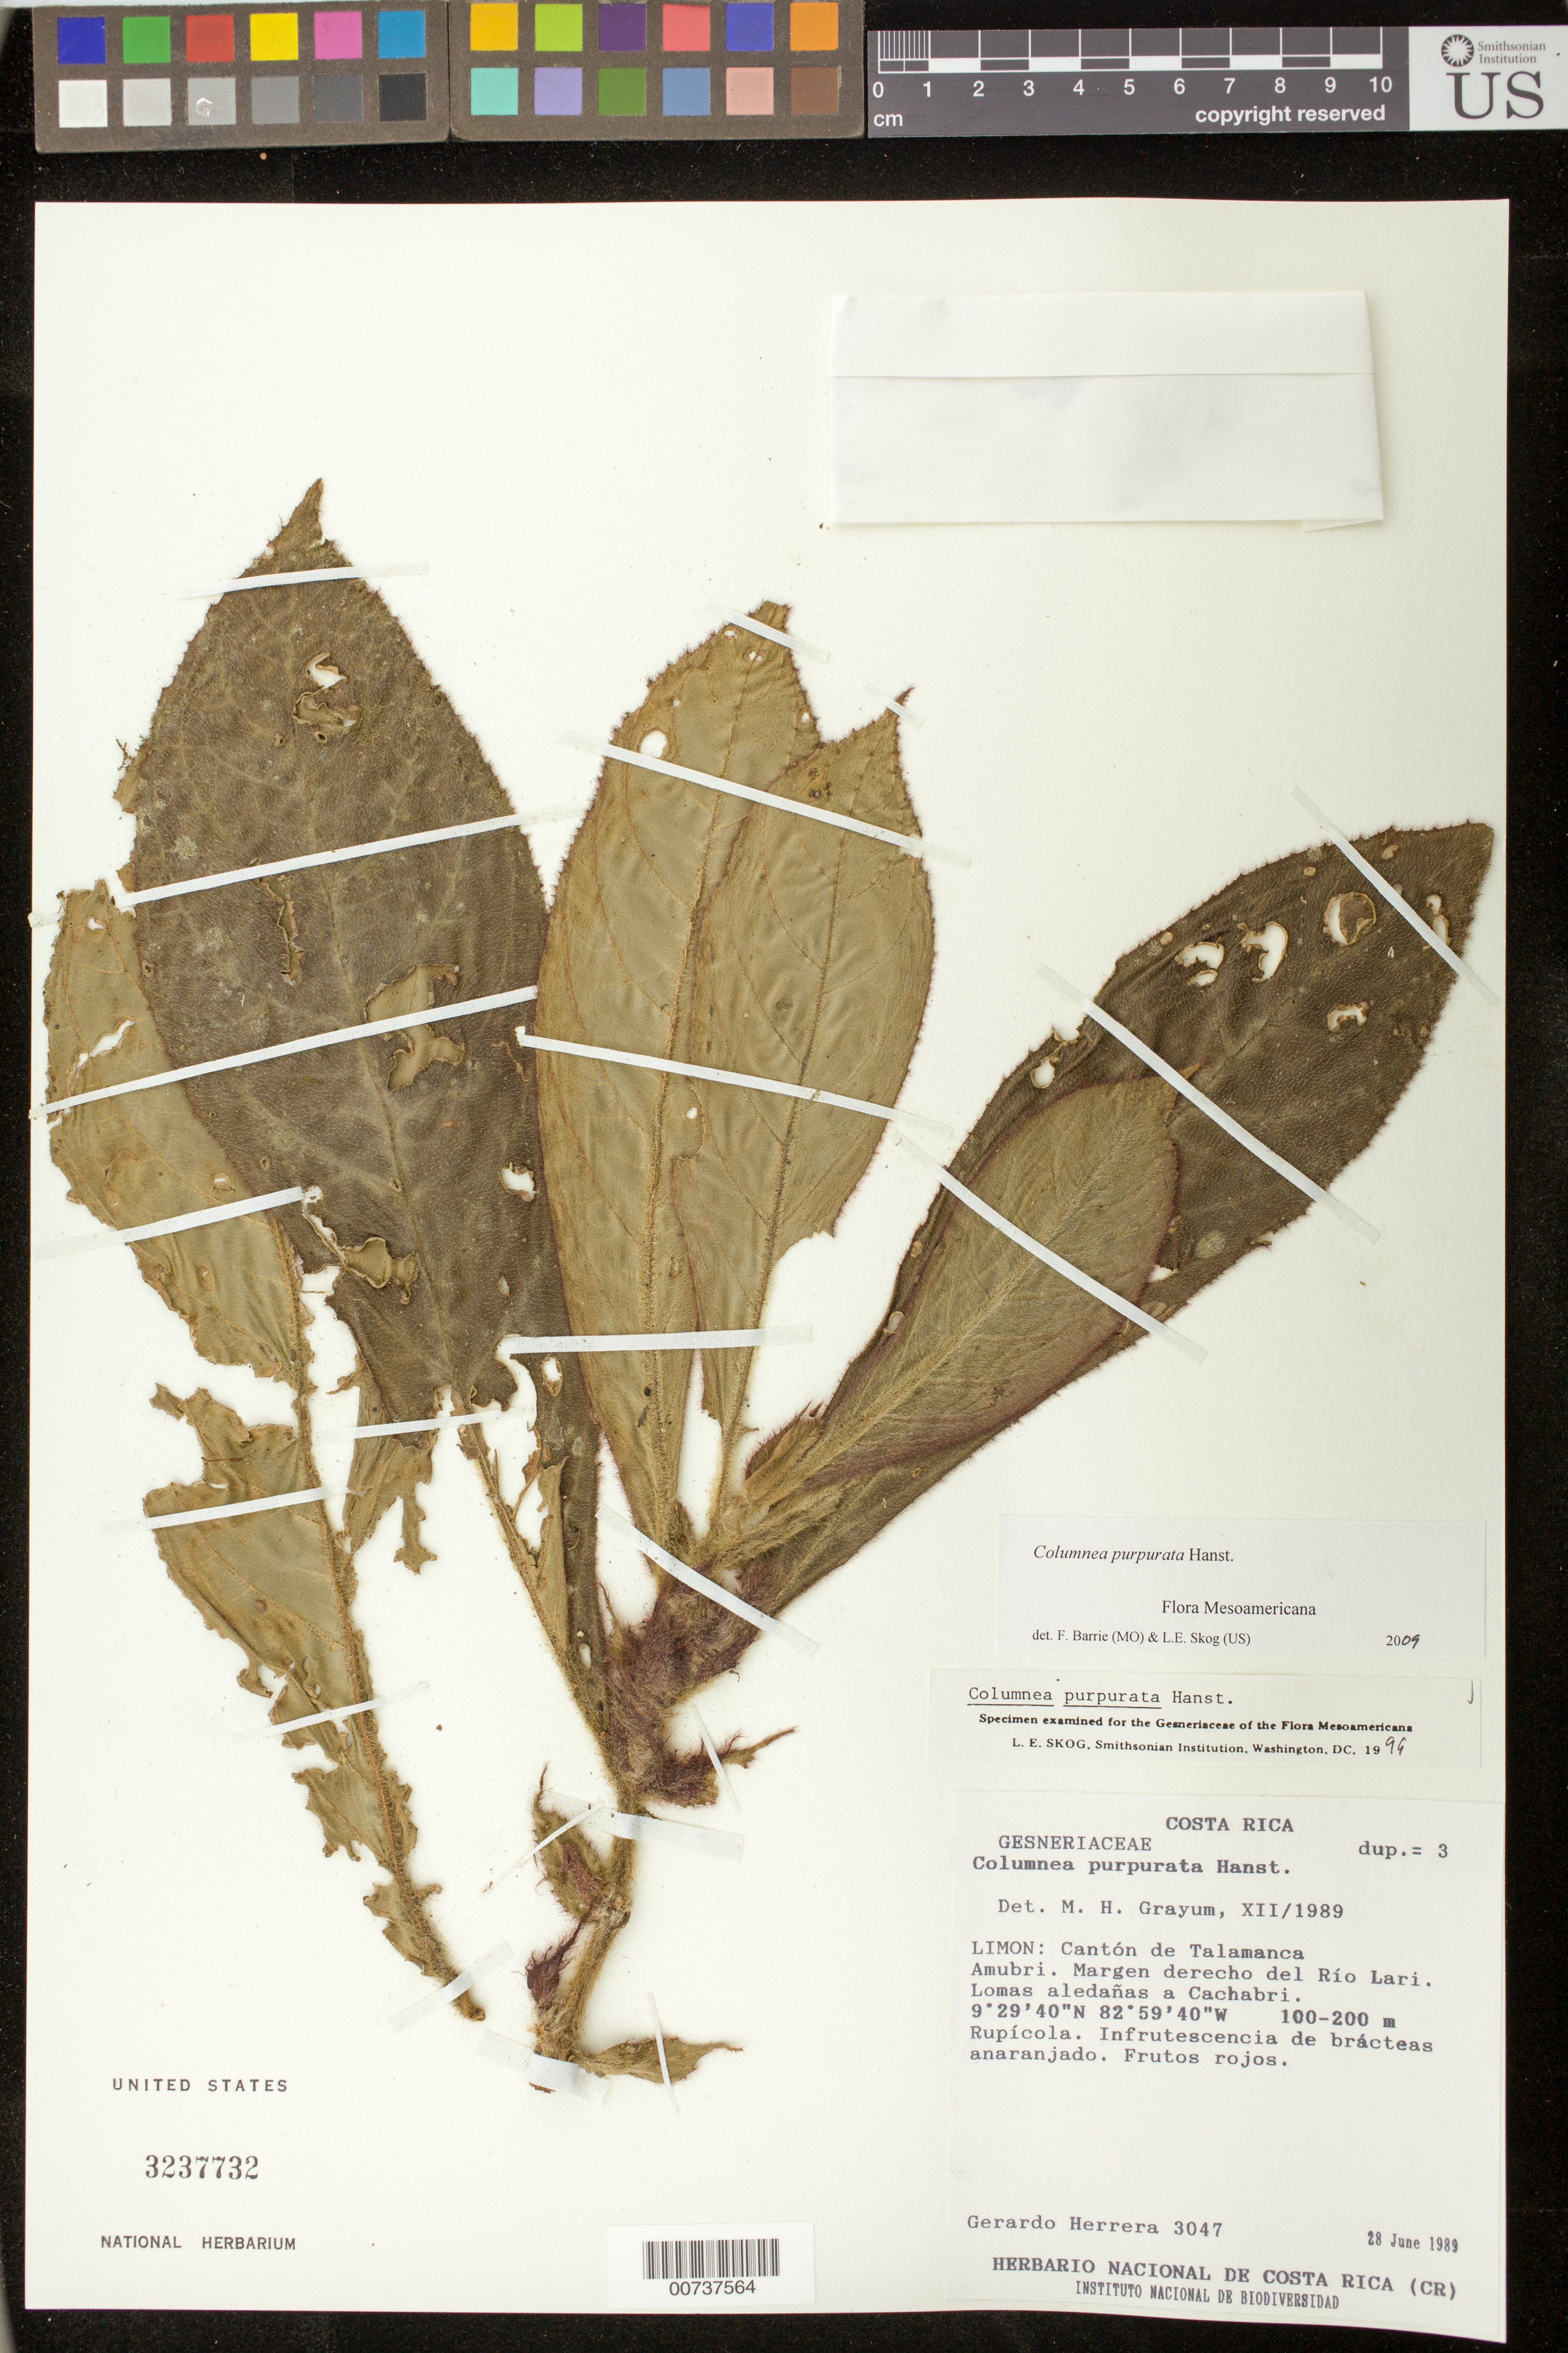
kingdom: Plantae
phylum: Tracheophyta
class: Magnoliopsida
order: Lamiales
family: Gesneriaceae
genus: Columnea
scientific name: Columnea purpurata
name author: Hanst.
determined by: Skog, Laurence E.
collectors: G. Herrera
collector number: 3047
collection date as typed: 28 Jun 1989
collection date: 1989-06-28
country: Costa Rica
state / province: Limón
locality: Cantón de Talamanca, Amubri, margen derecho del Rio Lari, Lomas aledañas a Cachabri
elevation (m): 100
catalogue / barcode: US 3237732